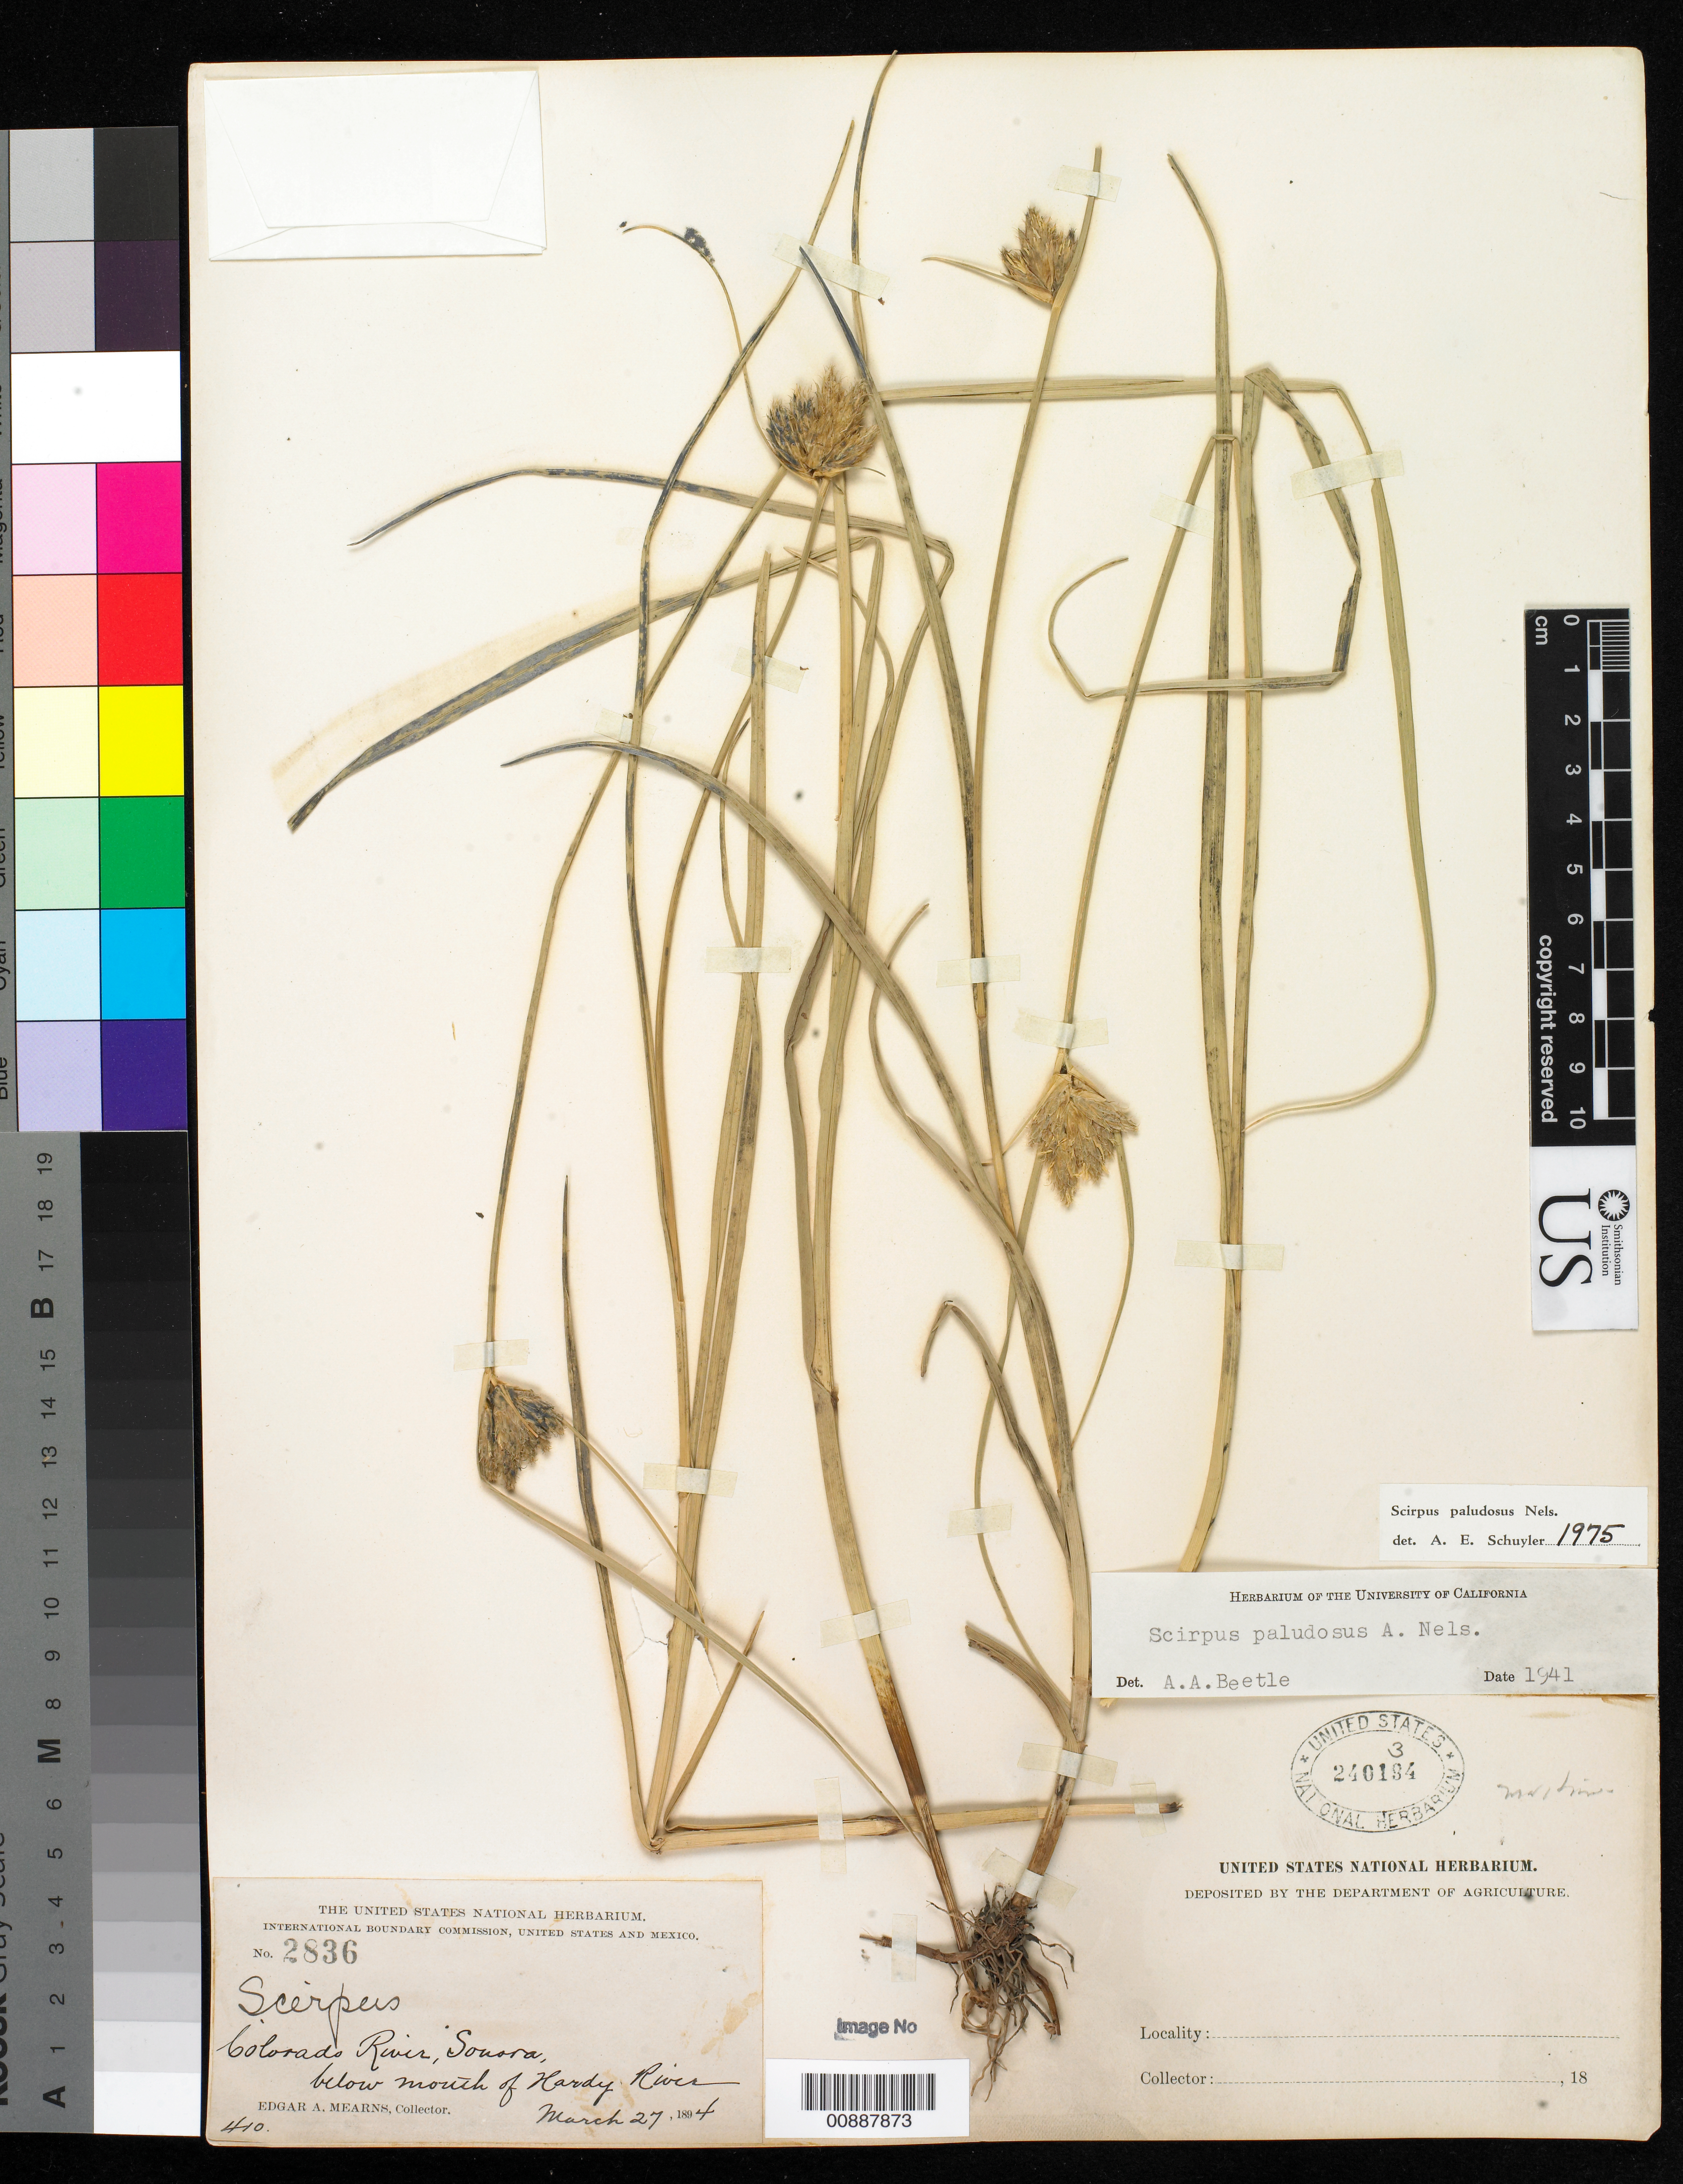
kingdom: Plantae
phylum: Tracheophyta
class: Liliopsida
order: Poales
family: Cyperaceae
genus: Bolboschoenus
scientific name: Bolboschoenus maritimus subsp. paludosus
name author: (A. Nelson) T. Koyama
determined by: Strong, M. T., (US), Smithsonian Institution - National Museum of Natural History (UNITED STATES)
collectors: E. A. Mearns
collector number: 2836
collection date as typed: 27 Mar 1894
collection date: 1894-03-27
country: Mexico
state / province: Sonora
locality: Colorado River, Sonora, below mouth of Hardy River.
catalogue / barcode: US 240134